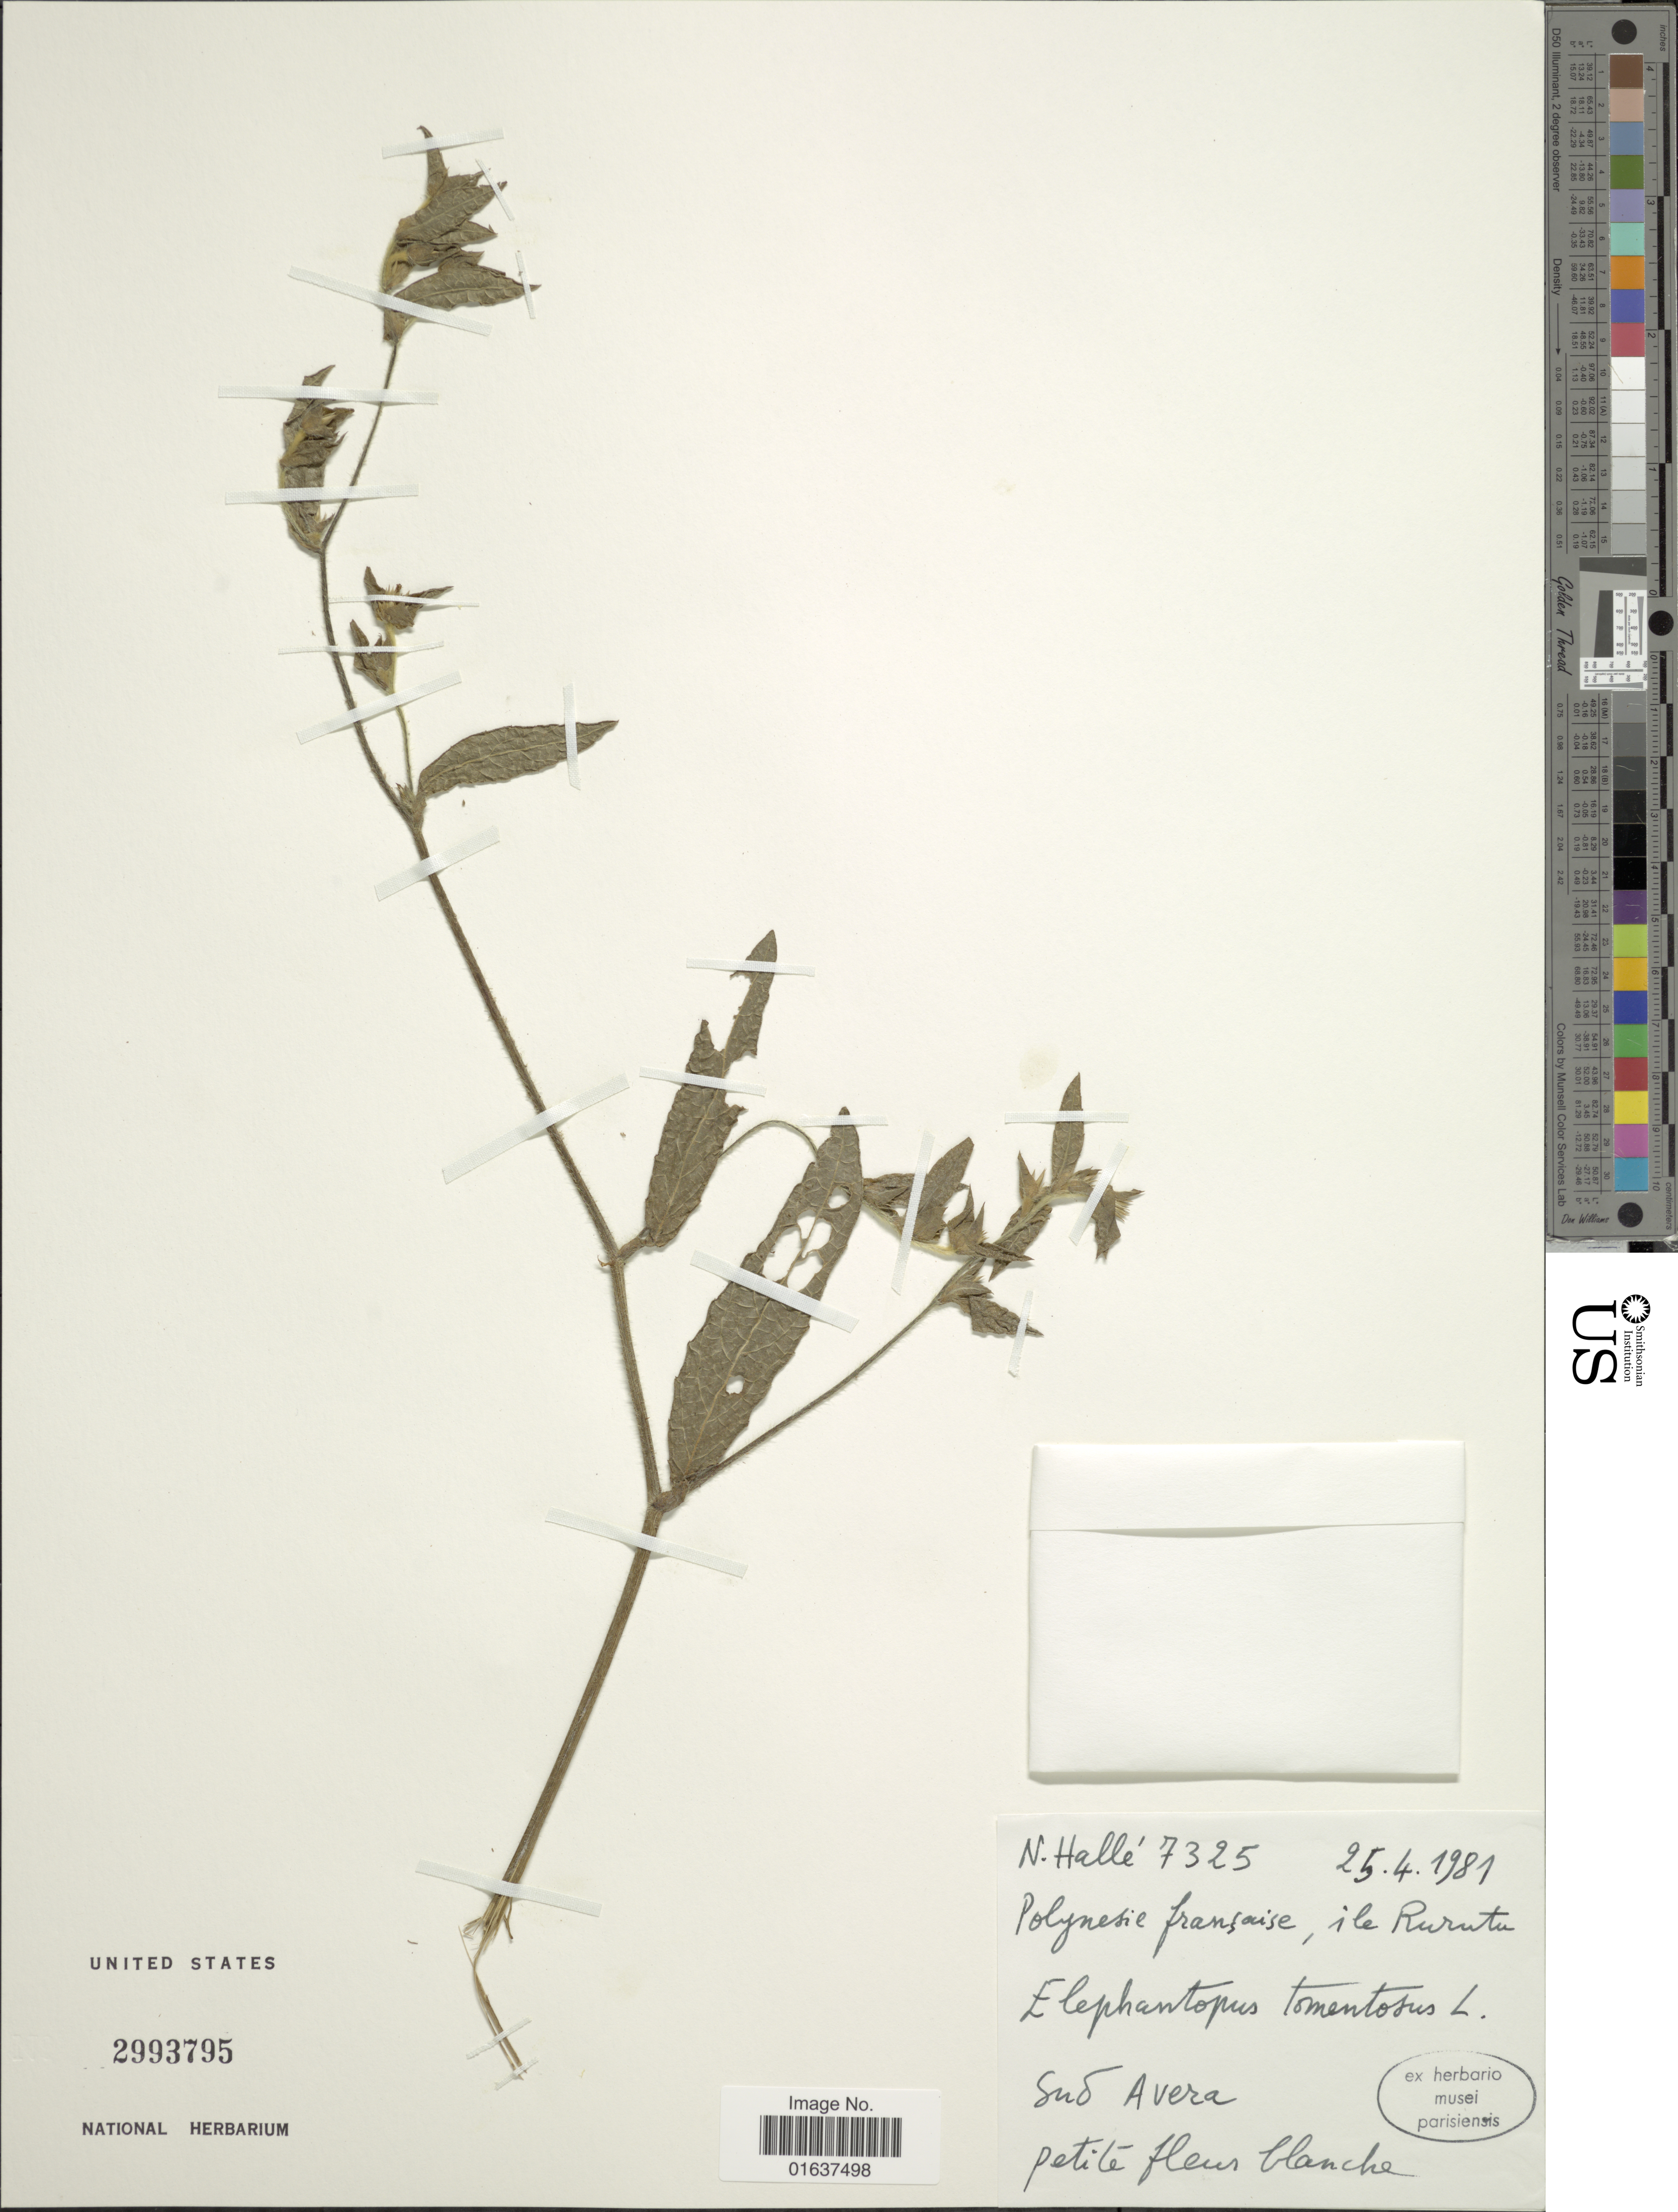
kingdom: Plantae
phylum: Tracheophyta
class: Magnoliopsida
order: Asterales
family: Asteraceae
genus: Elephantopus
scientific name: Elephantopus mollis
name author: Kunth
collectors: N. Hallé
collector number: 7325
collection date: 1981-04-25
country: French Polynesia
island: Rurutu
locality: Ile: Rurutu. Sud Avera.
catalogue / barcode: US 2993795